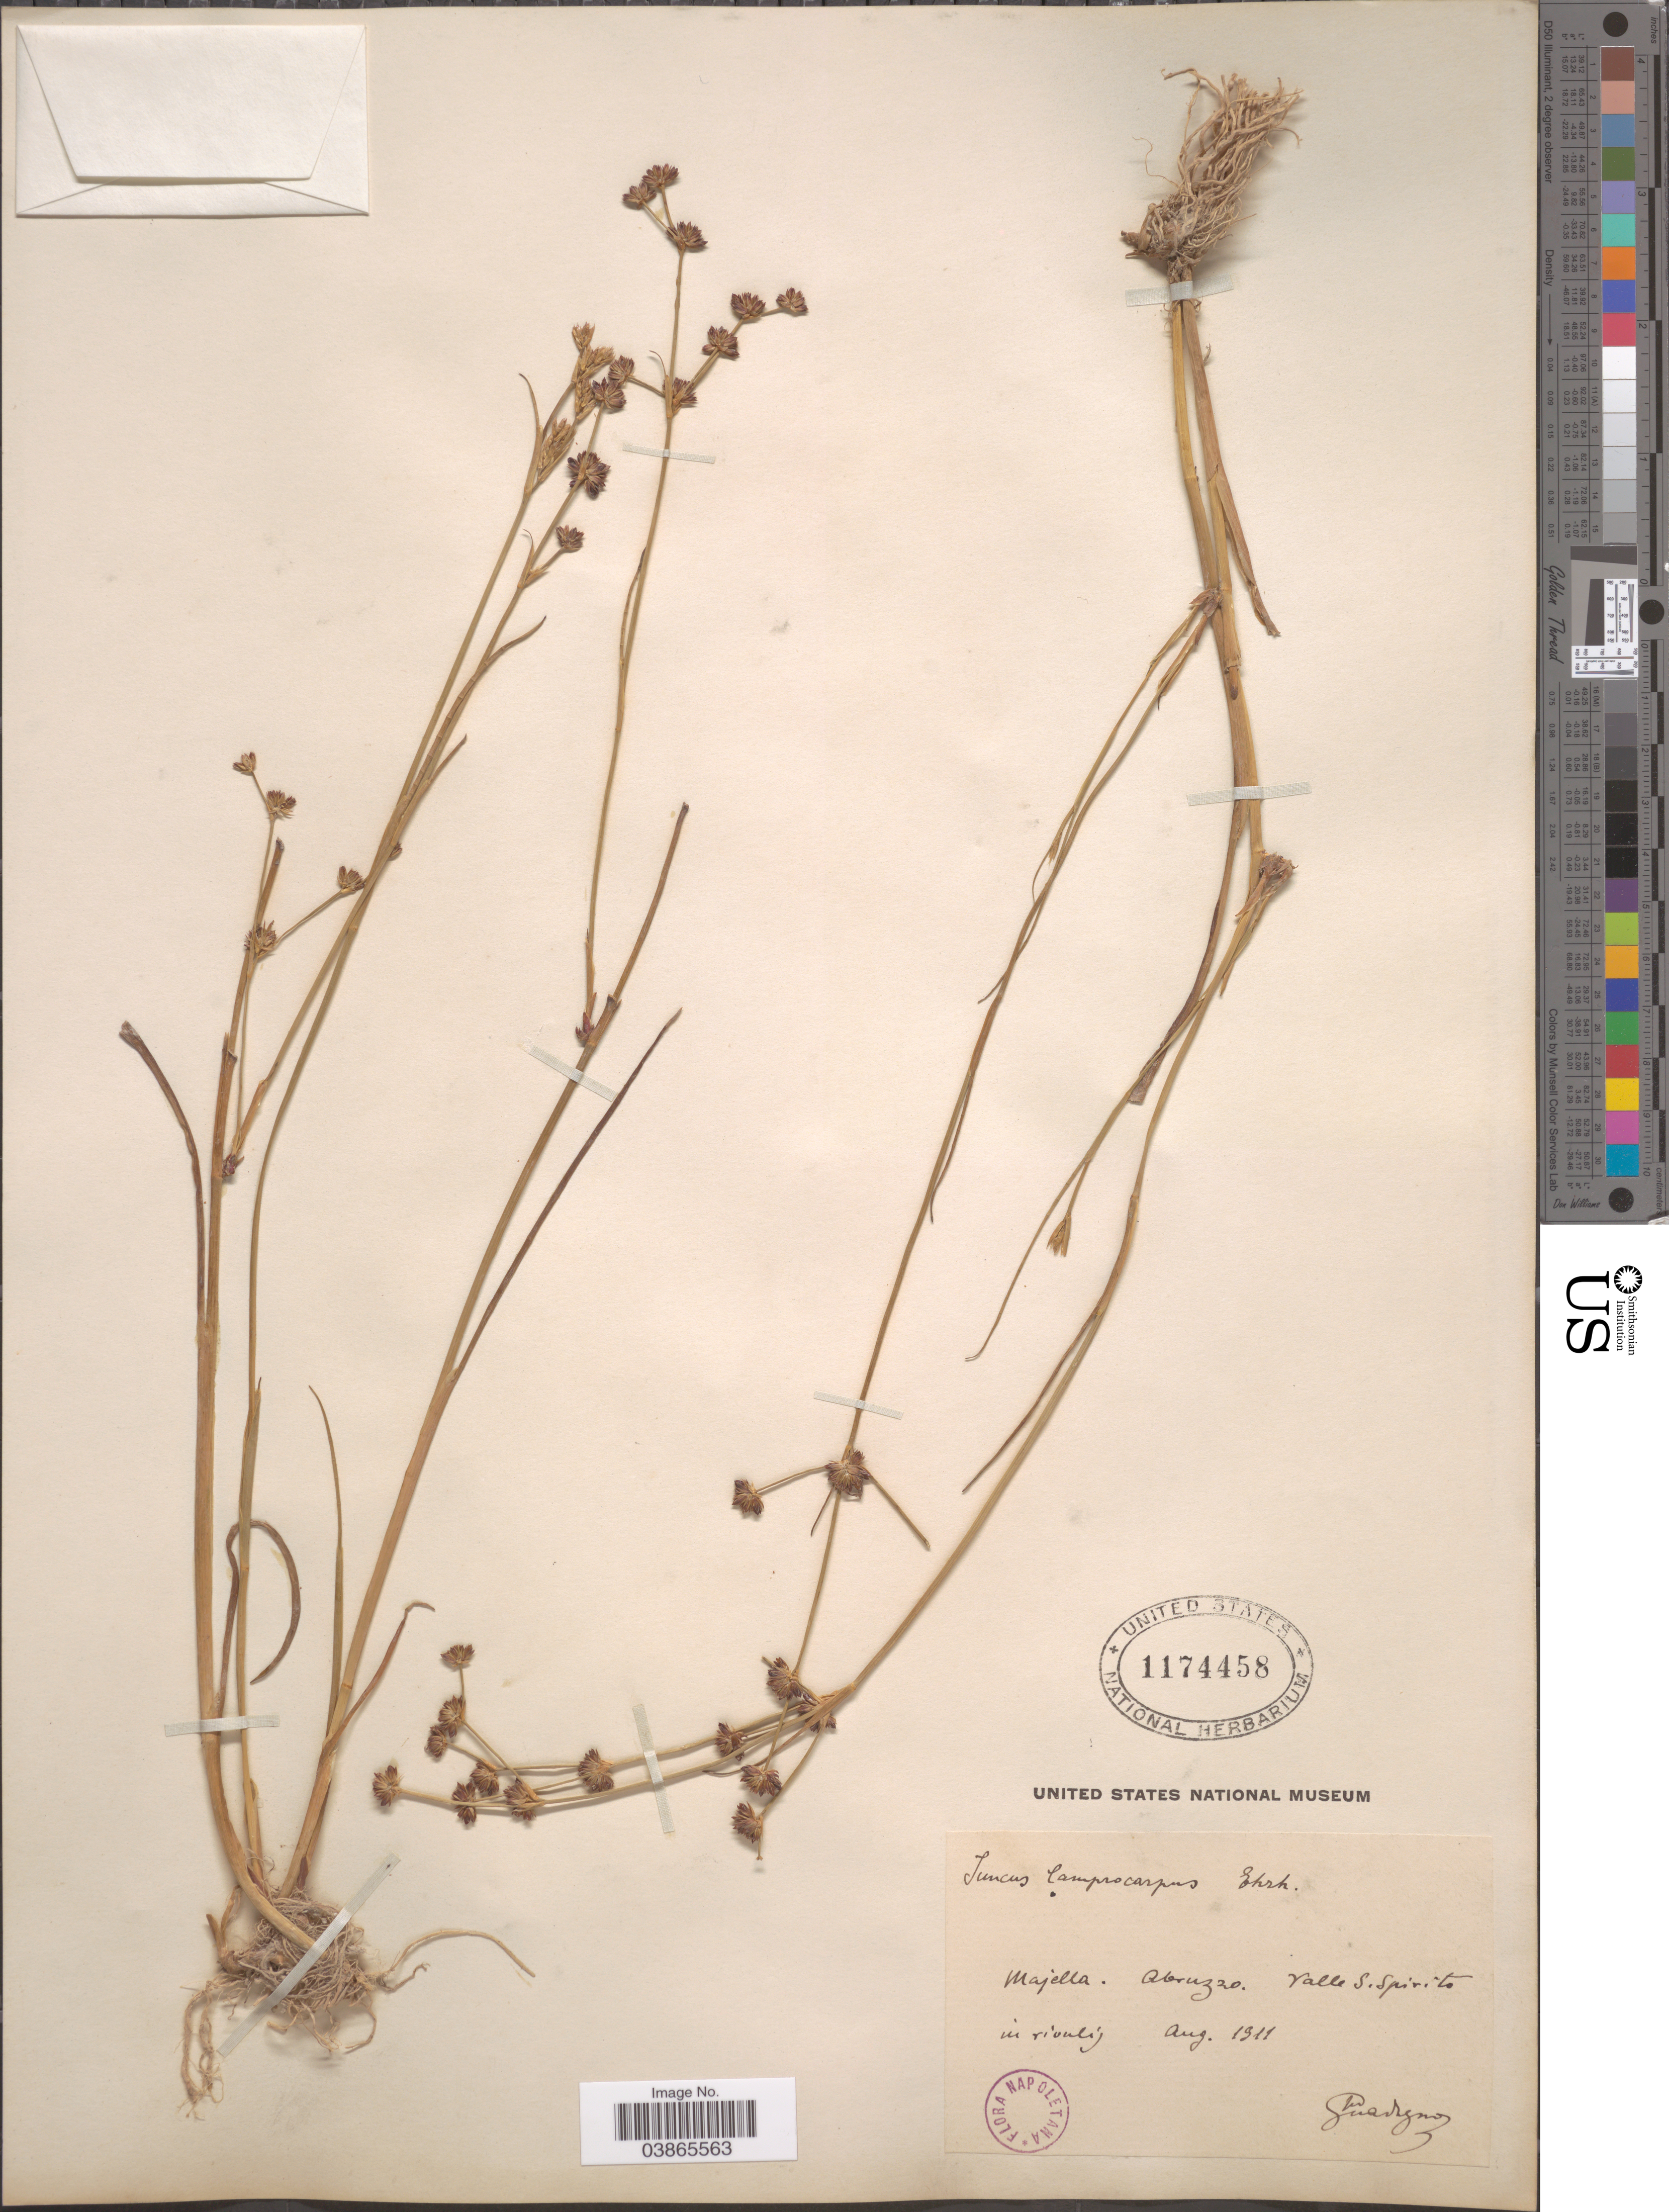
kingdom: Plantae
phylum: Tracheophyta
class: Liliopsida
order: Poales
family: Juncaceae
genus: Juncus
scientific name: Juncus lampocarpus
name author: Ehrh.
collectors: Guadagno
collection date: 1911-08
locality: Majella. Abruzzo [interpreted]. Valle S. Spirito in rioulig [interpreted].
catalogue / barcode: US 1174458